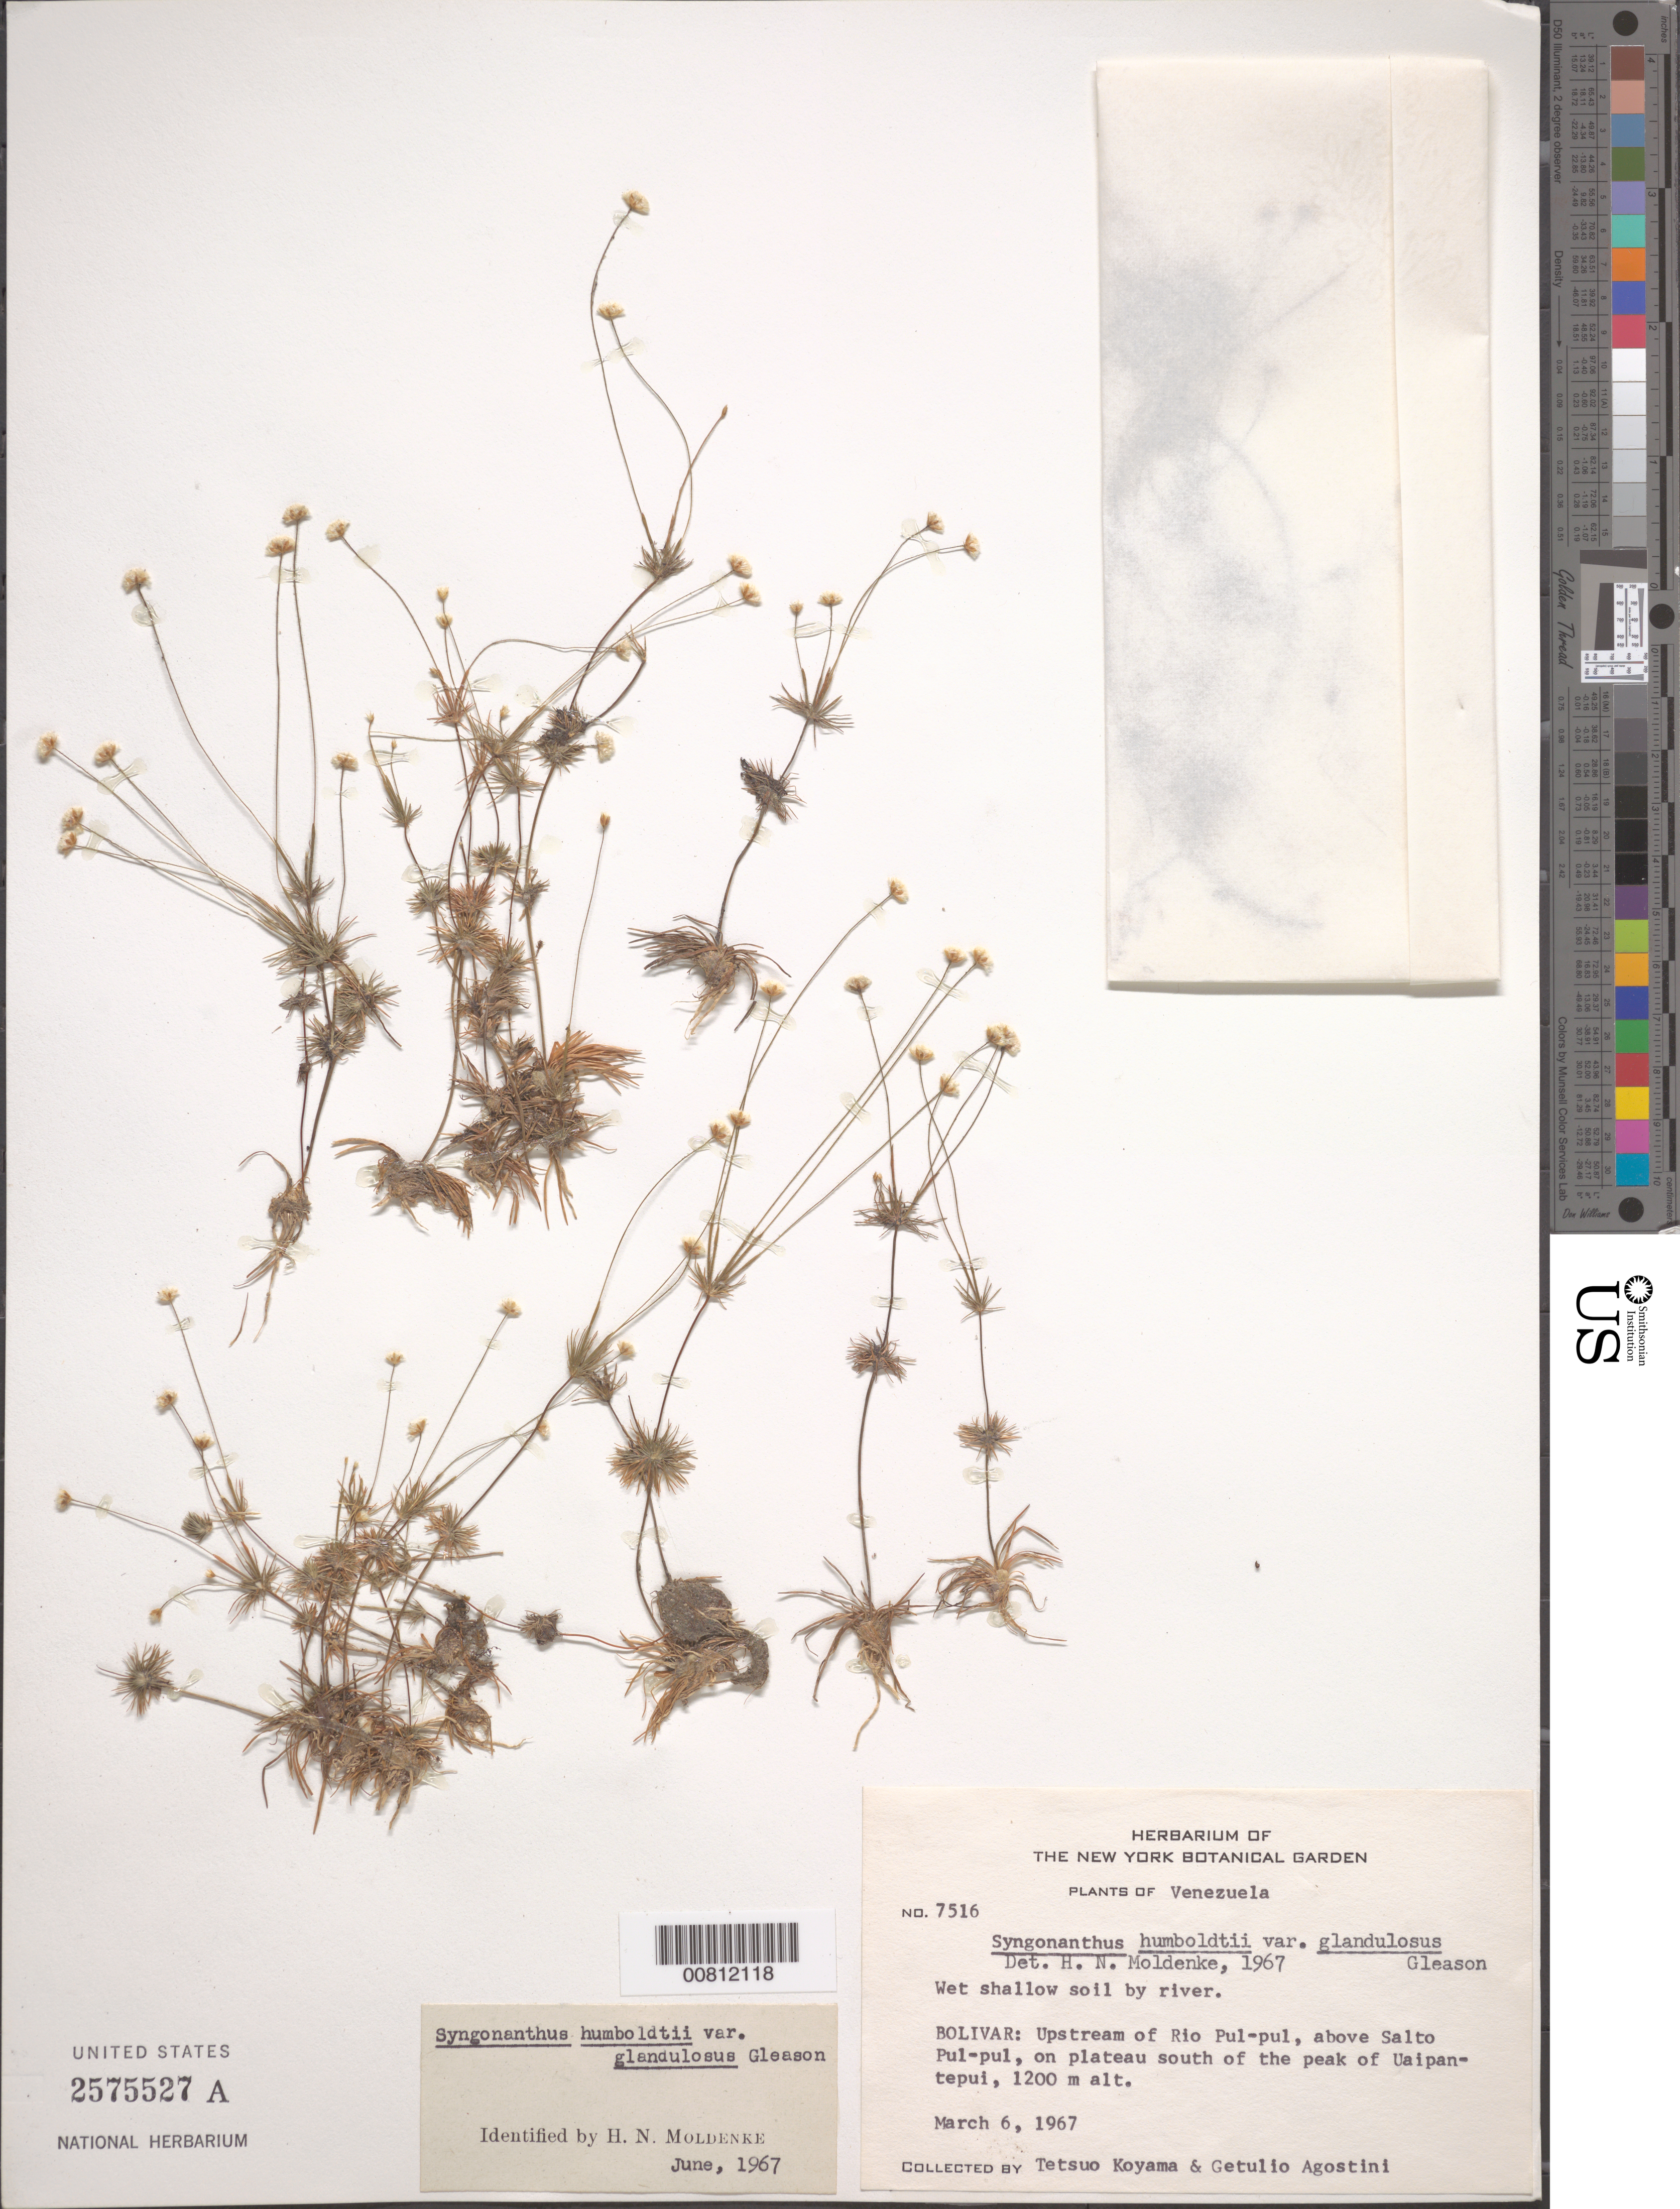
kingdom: Plantae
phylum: Tracheophyta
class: Liliopsida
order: Poales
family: Eriocaulaceae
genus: Syngonanthus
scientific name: Syngonanthus humboldtii var. glandulosus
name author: Gleason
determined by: Moldenke, H. N.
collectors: T. Koyama & G. Agostini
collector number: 7516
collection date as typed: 6-Mar-67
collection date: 1967-03-06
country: Venezuela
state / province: Bolívar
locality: Río Pul-pul, upstream above Salto Pul-pul, at southern foot of the peaks of Uaipan tepuí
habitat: Wet shallow soil by river; on plateau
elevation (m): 1200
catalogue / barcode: US 2575527A